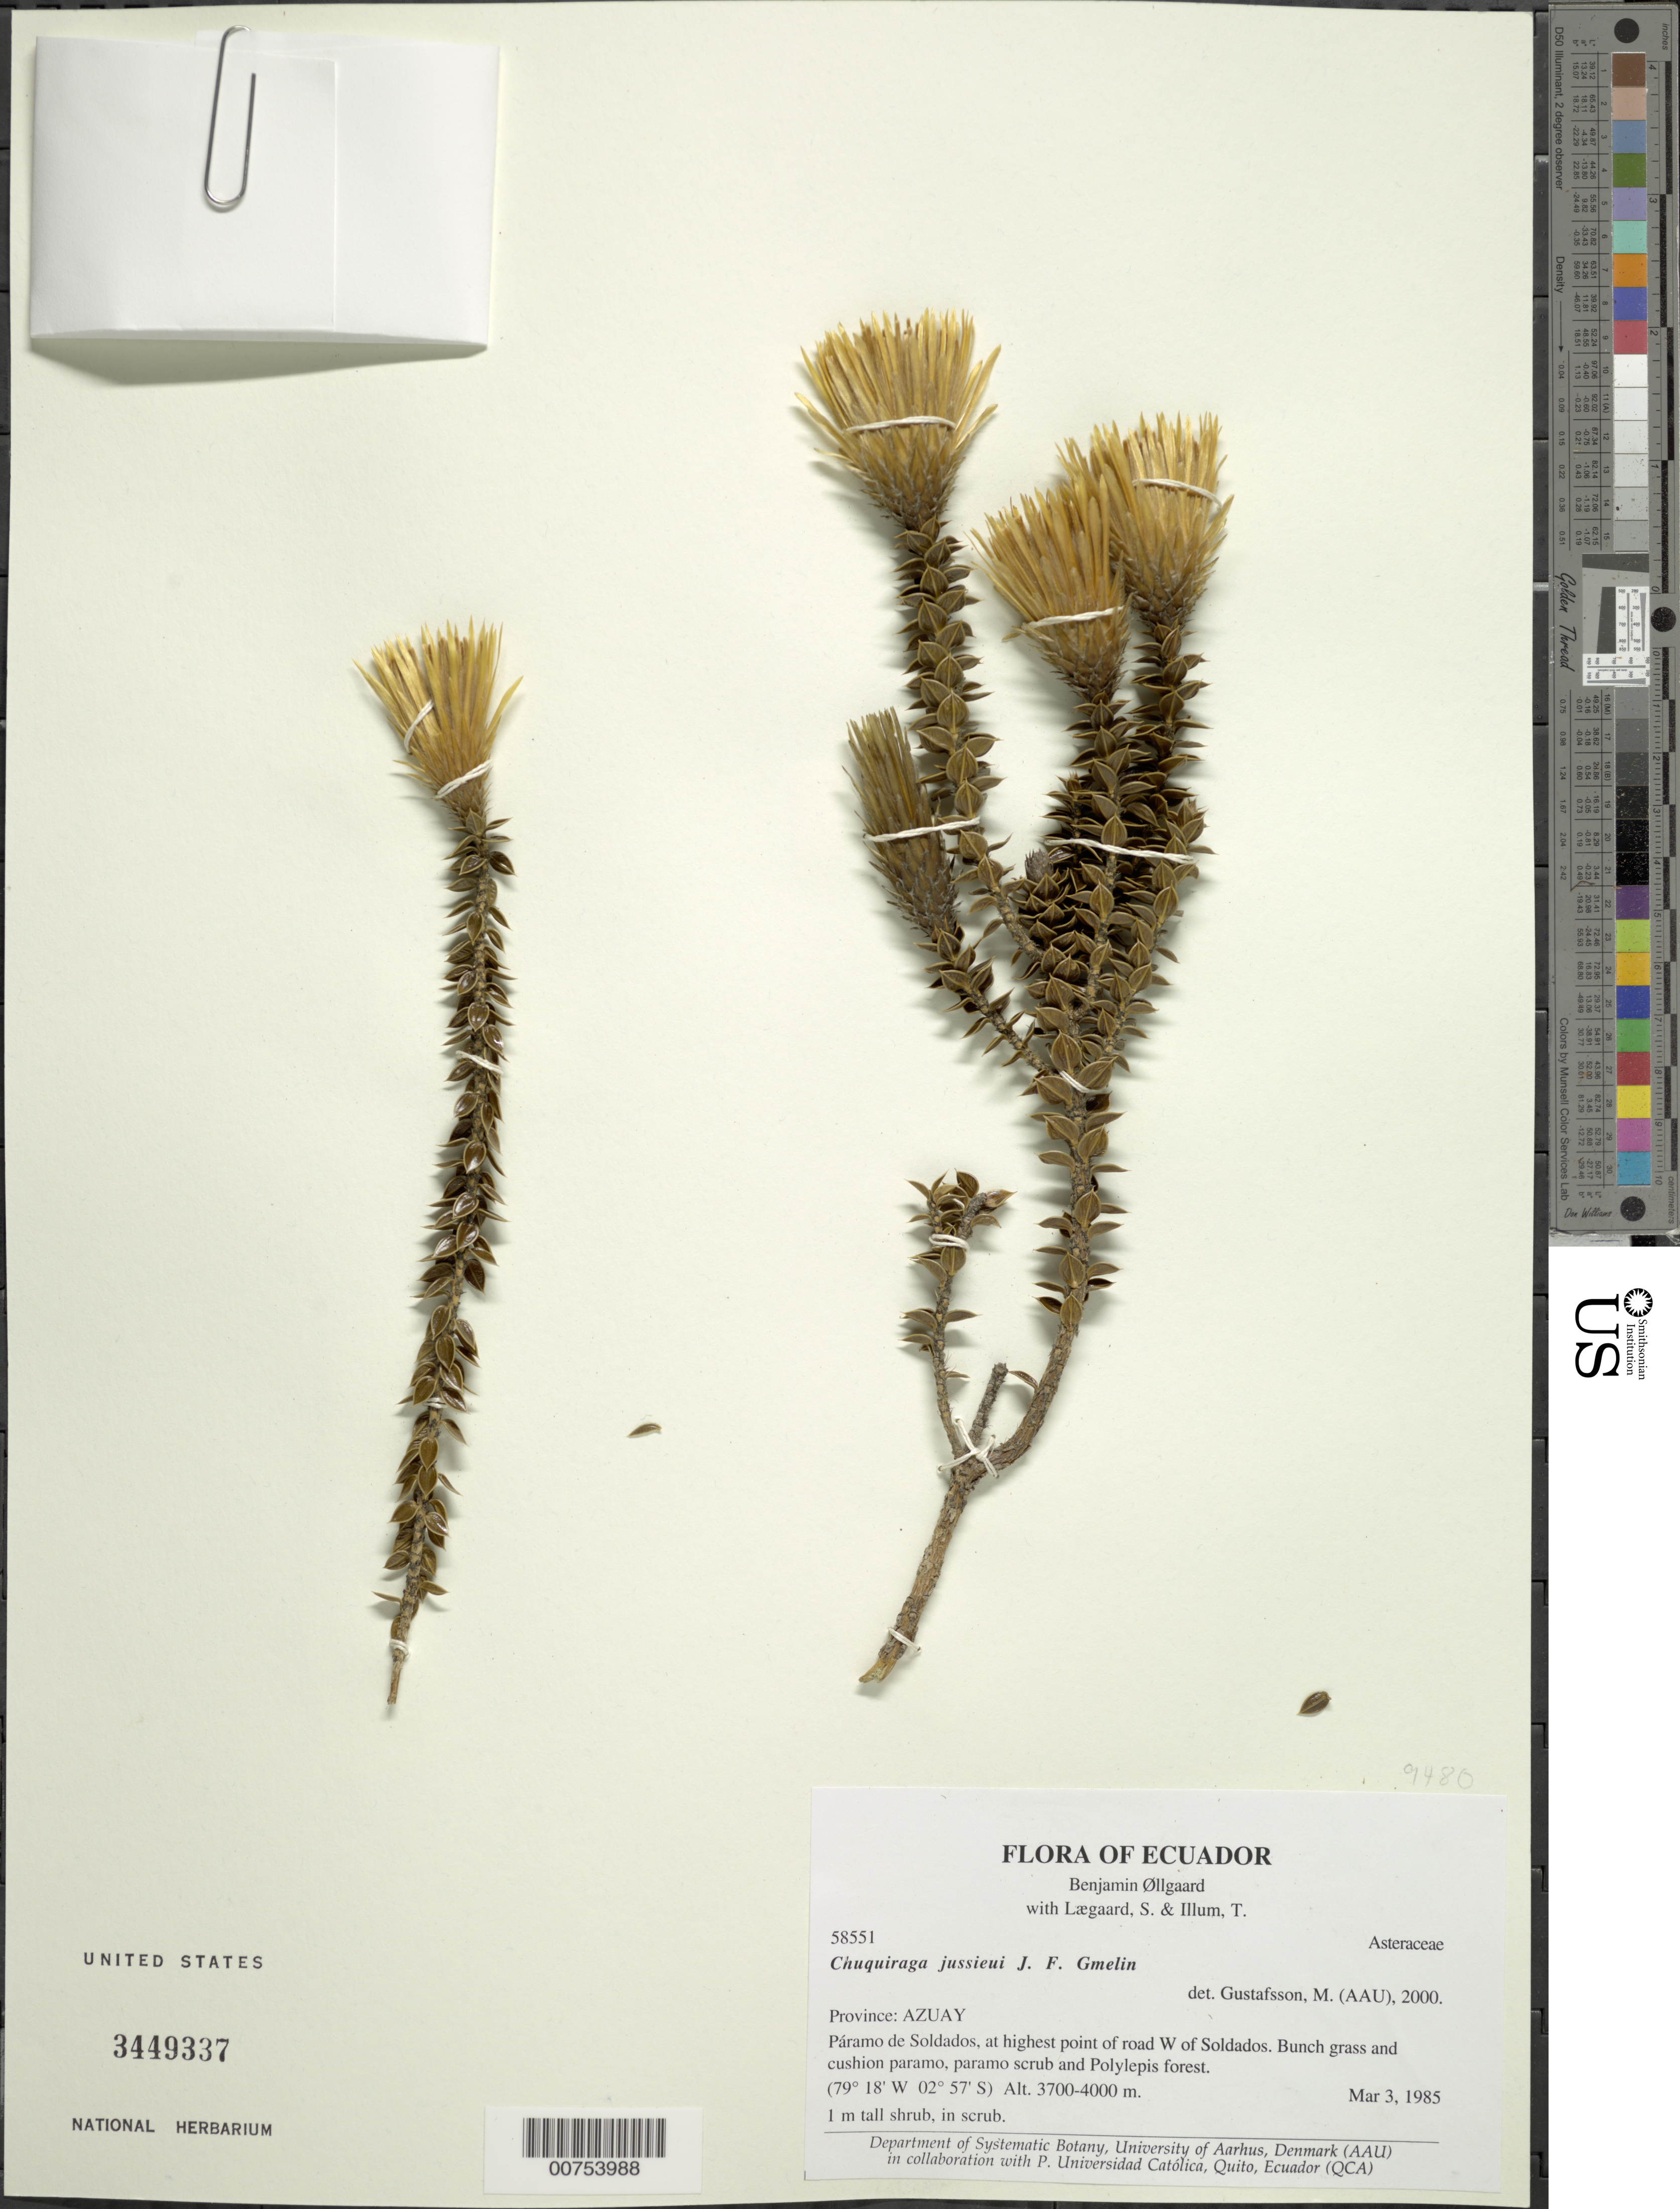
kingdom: Plantae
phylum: Tracheophyta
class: Magnoliopsida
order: Asterales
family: Asteraceae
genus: Chuquiraga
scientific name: Chuquiraga jussieui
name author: J.F. Gmel.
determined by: Gustafsson, M. H. G.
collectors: B. Øllgaard, S. Lægaard & T. Illum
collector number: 58551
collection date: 1985-03-03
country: Ecuador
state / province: Azuay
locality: Páramo de Soldados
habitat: Bunch grass and cushion paramo, paramo scrub and Polylepis forest; in scrub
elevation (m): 3700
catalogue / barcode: US 3449337